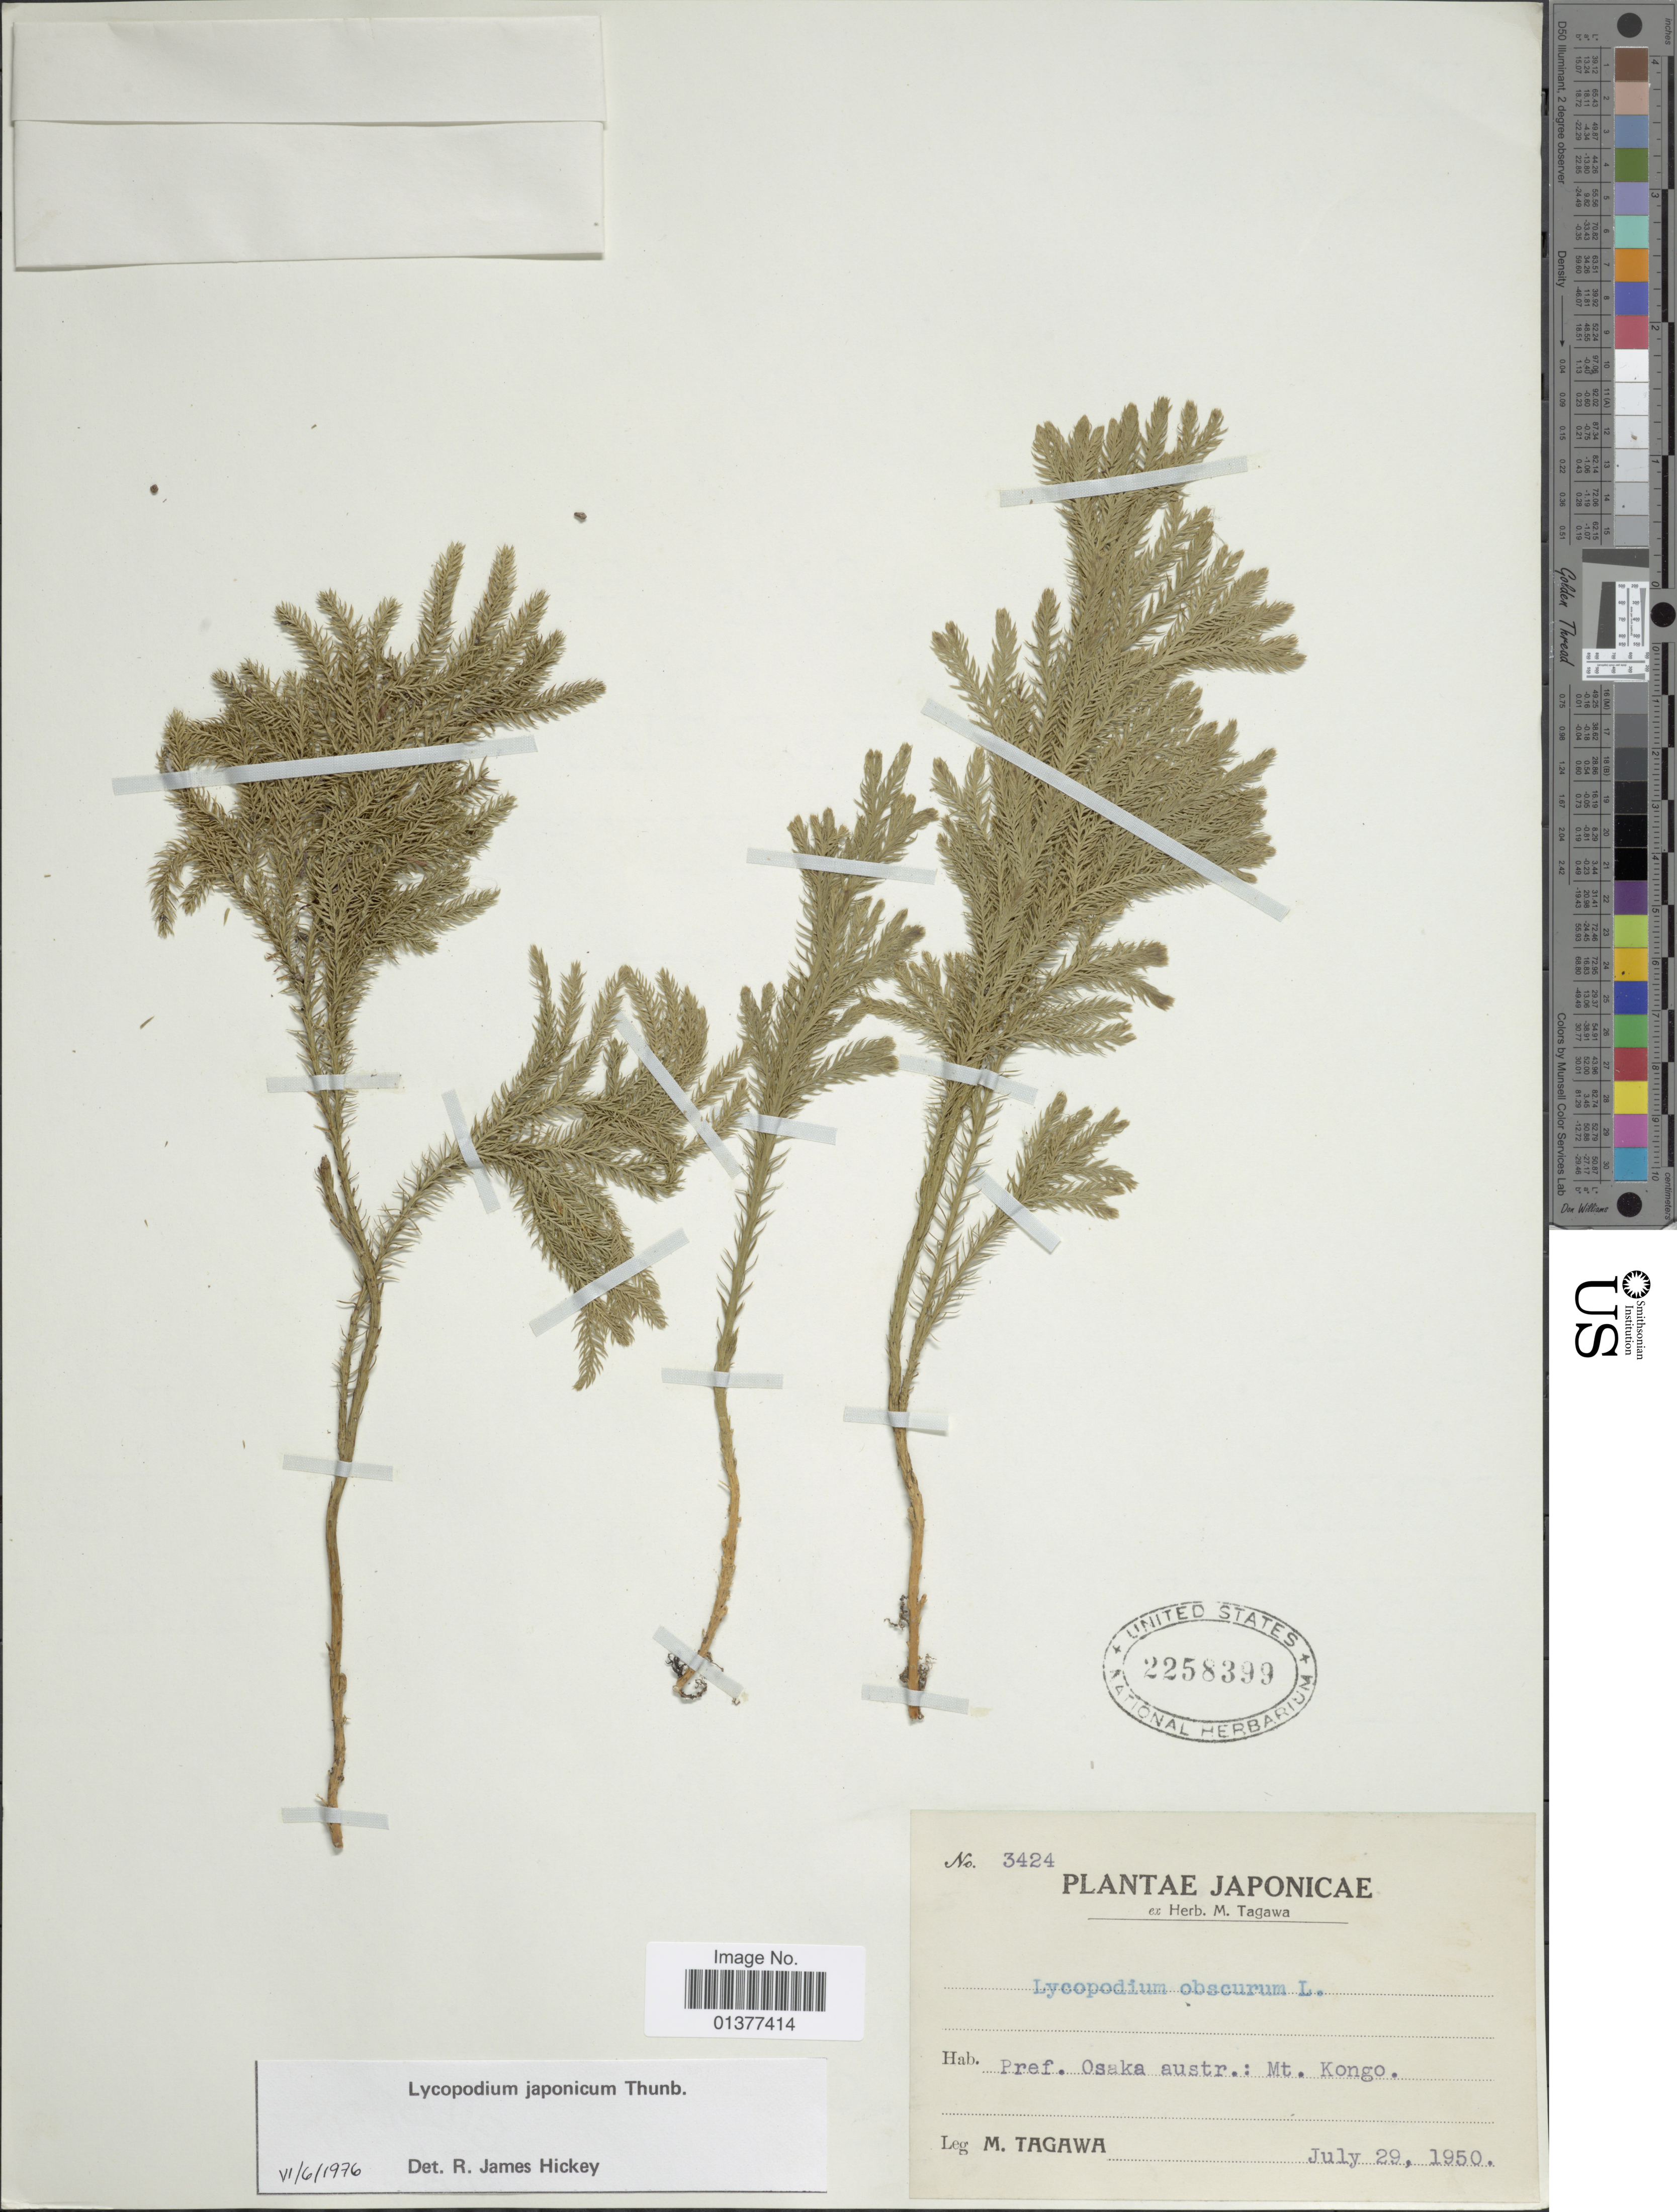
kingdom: Plantae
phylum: Tracheophyta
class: Lycopodiopsida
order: Lycopodiales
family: Lycopodiaceae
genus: Lycopodium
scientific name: Lycopodium japonicum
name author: Thunb.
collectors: M. Tagawa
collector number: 3424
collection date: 1950-07-29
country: Japan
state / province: Osaka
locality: Pref. Osaka austr.: Mt. Kongo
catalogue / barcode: US 2258399